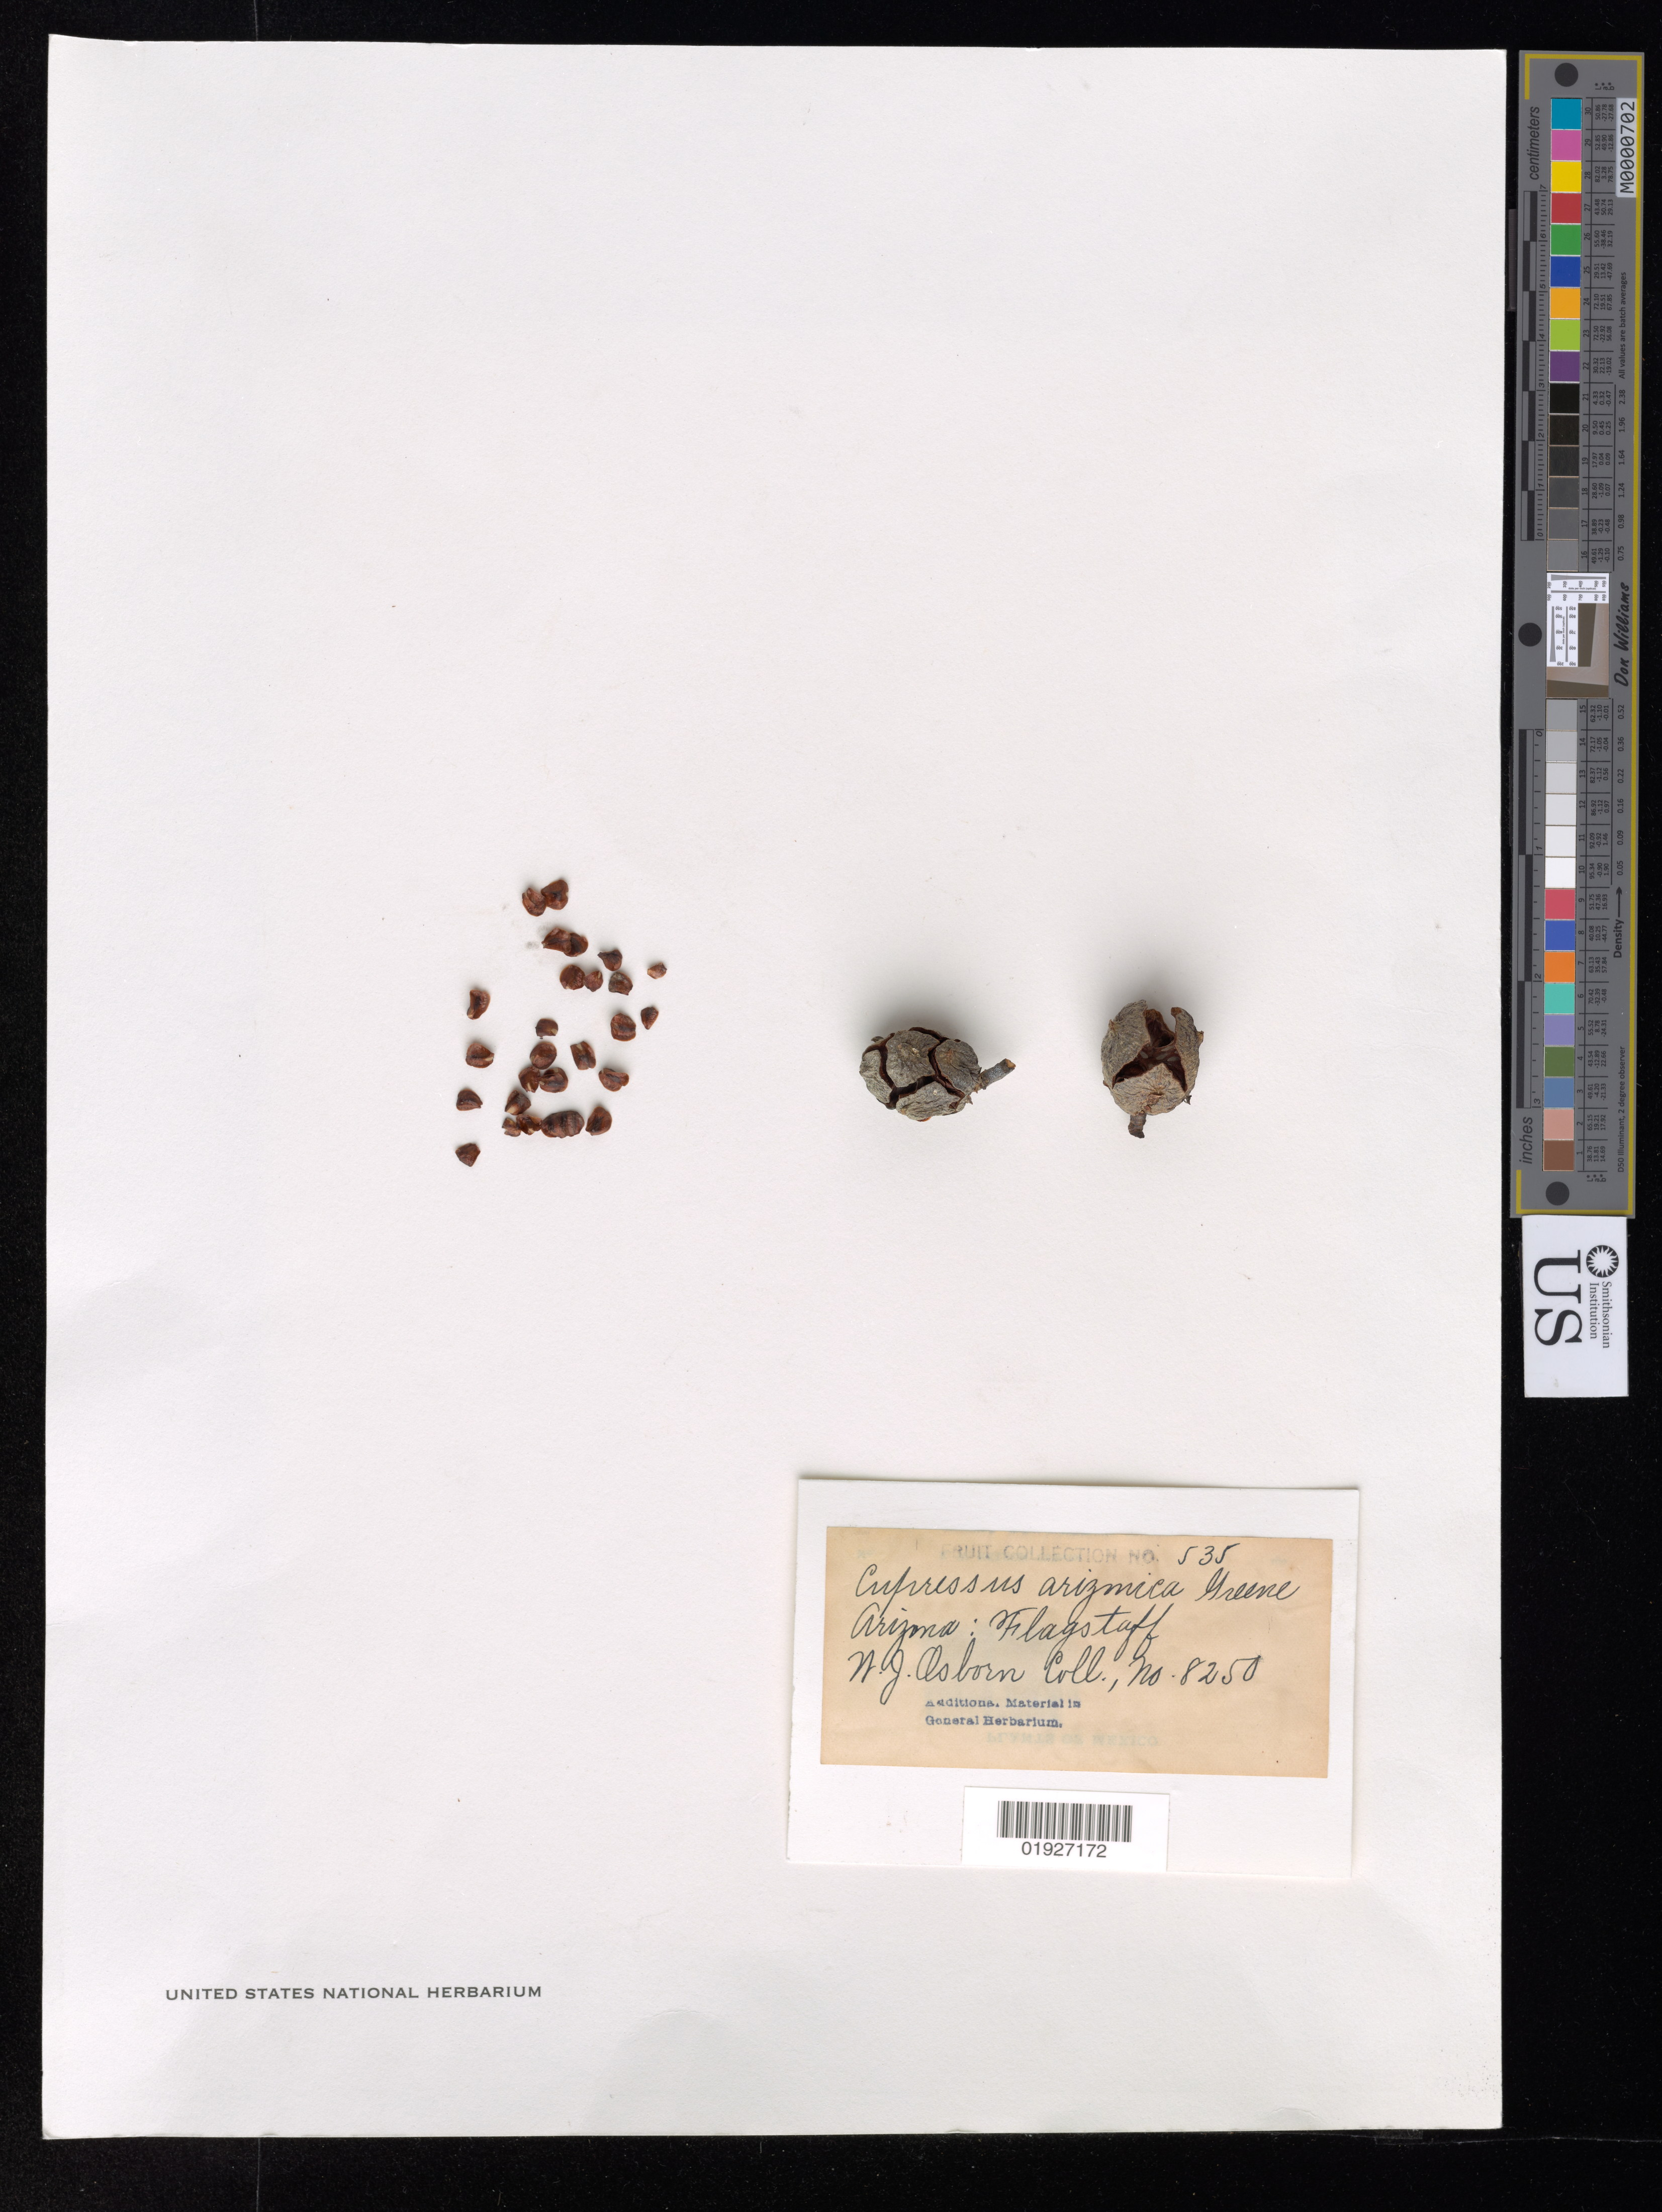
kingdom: Plantae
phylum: Tracheophyta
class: Pinopsida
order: Pinales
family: Cupressaceae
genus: Hesperocyparis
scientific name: Hesperocyparis arizonica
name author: (Greene) Bartel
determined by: (US) Smithsonian Institution - National Museum of Natural History - Department of Botany (UNITED STATES)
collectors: W. Osborn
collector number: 8250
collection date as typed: Transcribed d/m/y: 3/10/36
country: United States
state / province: Arizona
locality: Smooth Cypress, Arizona Cypress, Canyon, Flagstaff